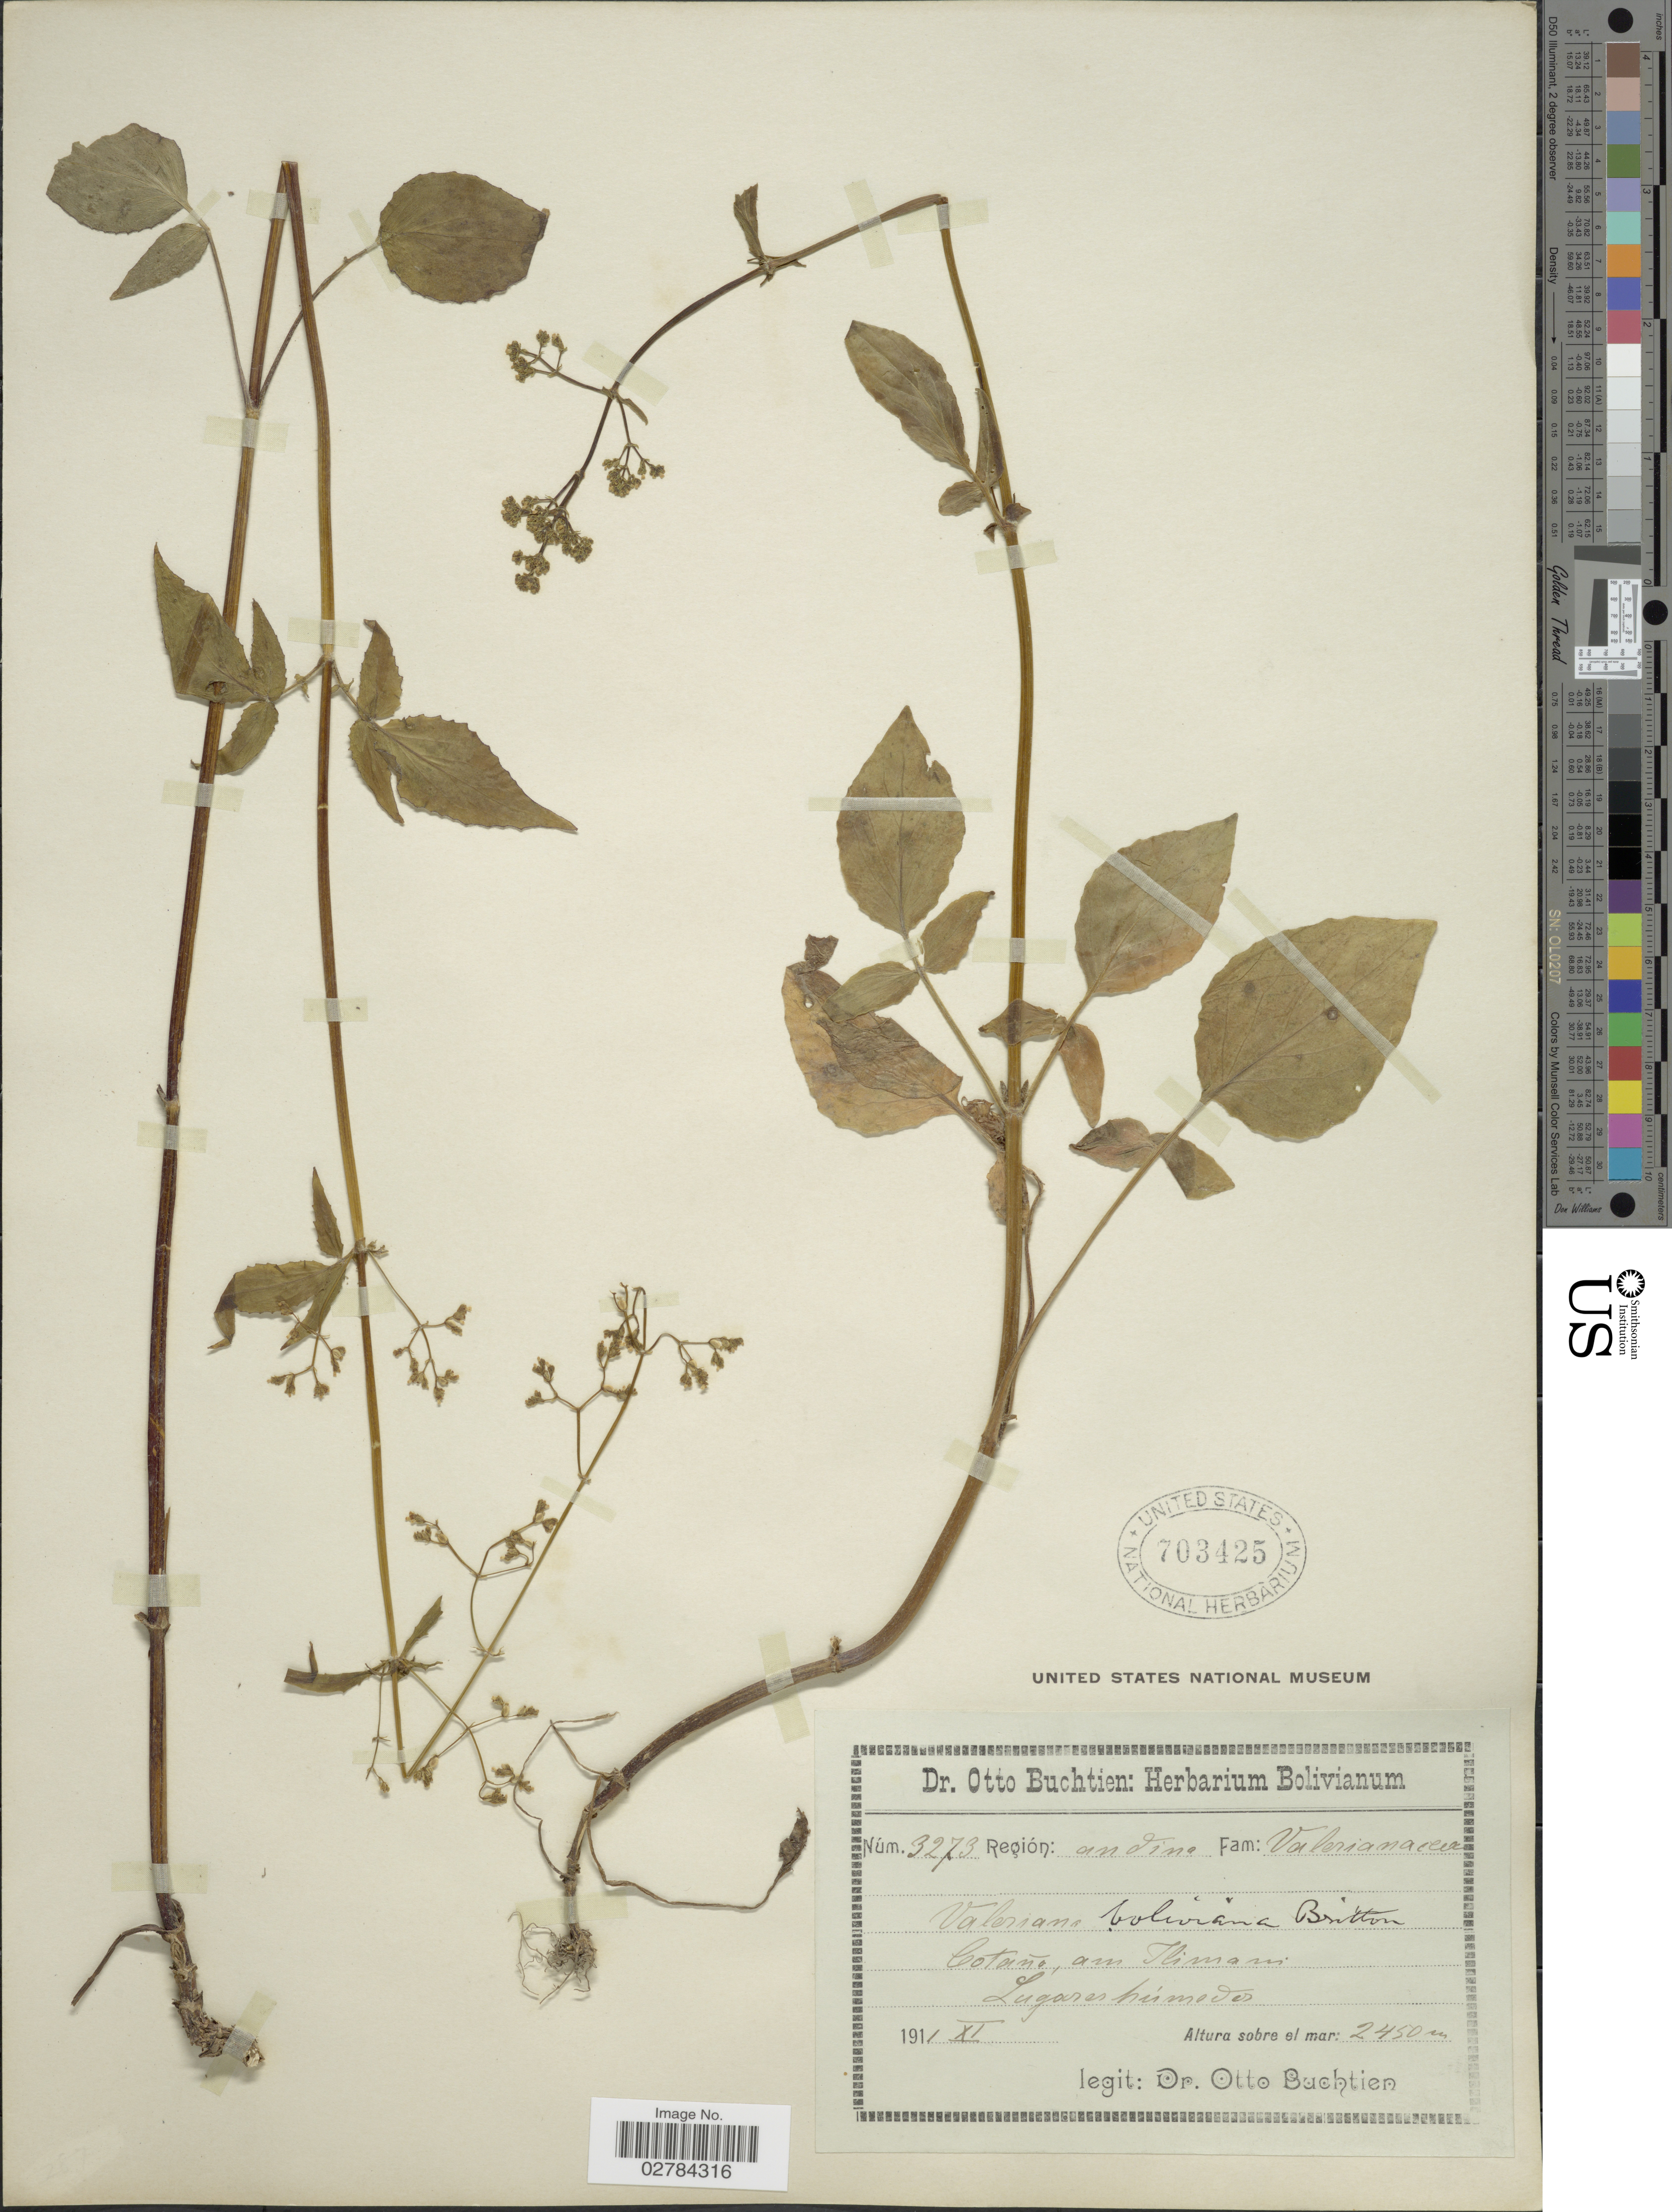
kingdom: Plantae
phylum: Tracheophyta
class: Magnoliopsida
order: Dipsacales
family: Caprifoliaceae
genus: Valeriana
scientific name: Valeriana boliviana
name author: Britton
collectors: O. Buchtien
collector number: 3273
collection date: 1911-11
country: Bolivia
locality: Cotana, am Ilimani.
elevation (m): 2450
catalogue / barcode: US 703425